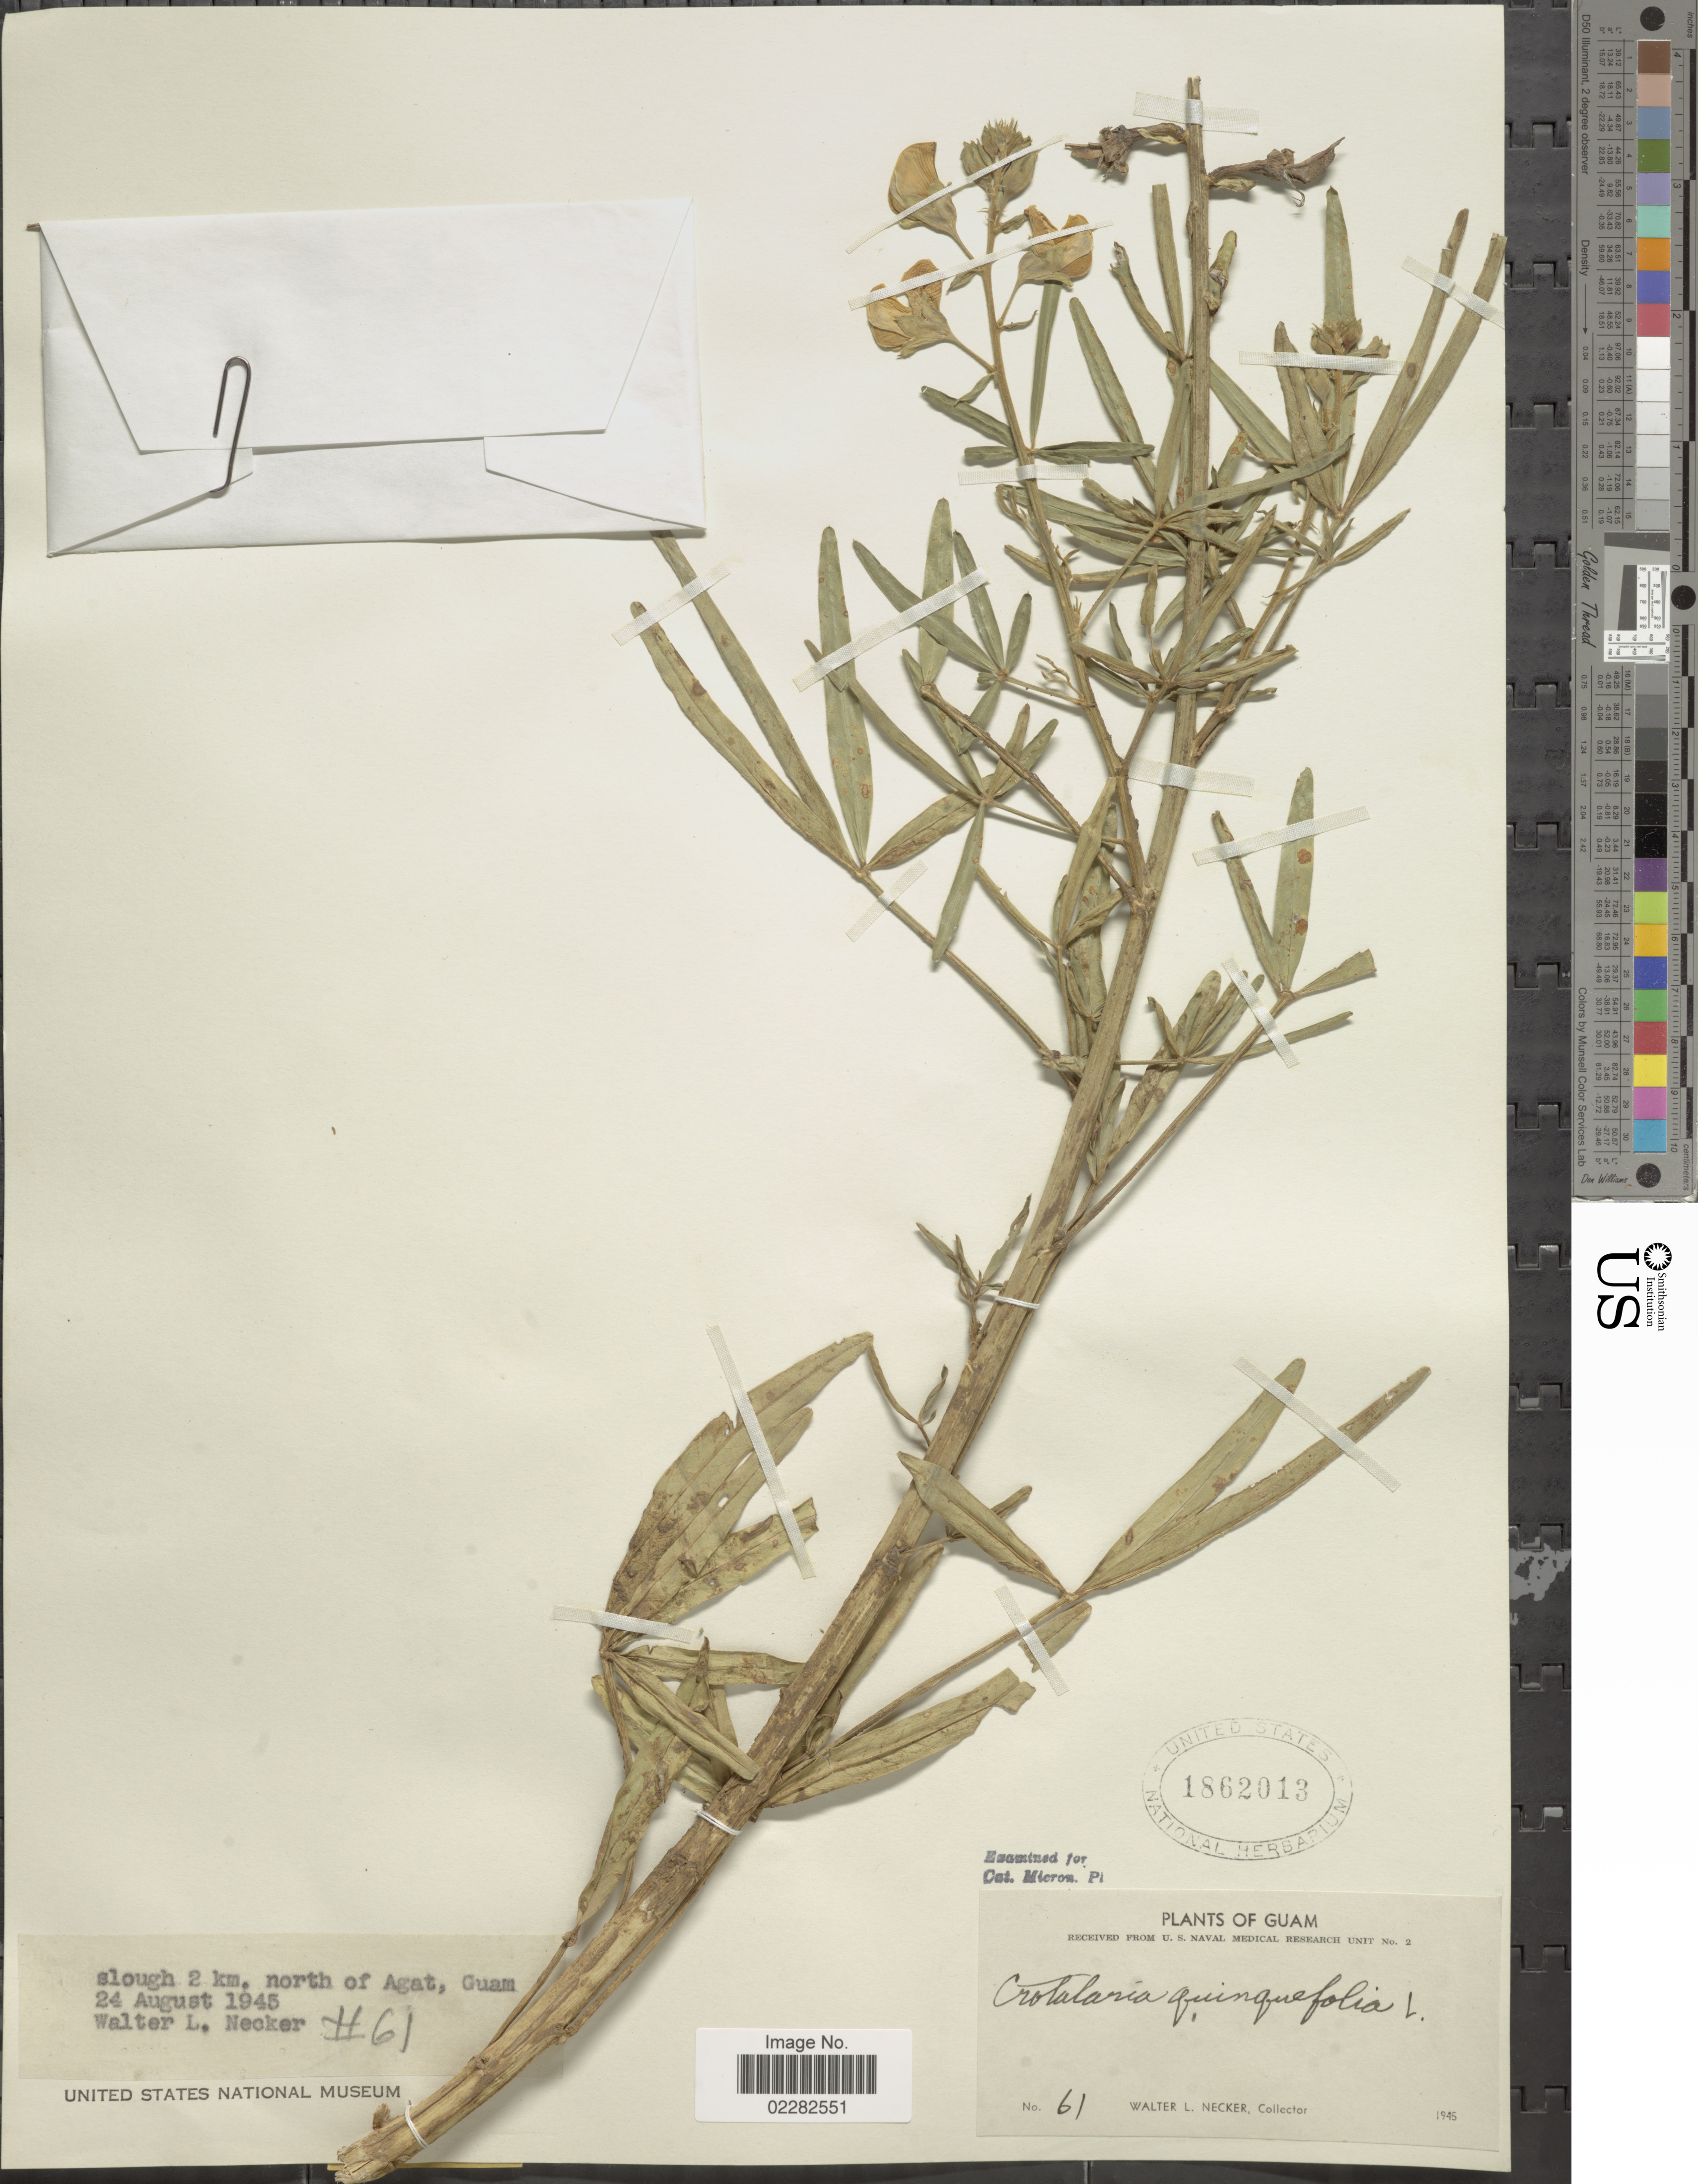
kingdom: Plantae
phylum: Tracheophyta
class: Magnoliopsida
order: Fabales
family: Fabaceae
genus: Crotalaria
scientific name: Crotalaria quinquefolia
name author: L.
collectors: W. L. Necker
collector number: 61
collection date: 1945-08-24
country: Guam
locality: Slough 2 km. north of Agat.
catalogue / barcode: US 1862013